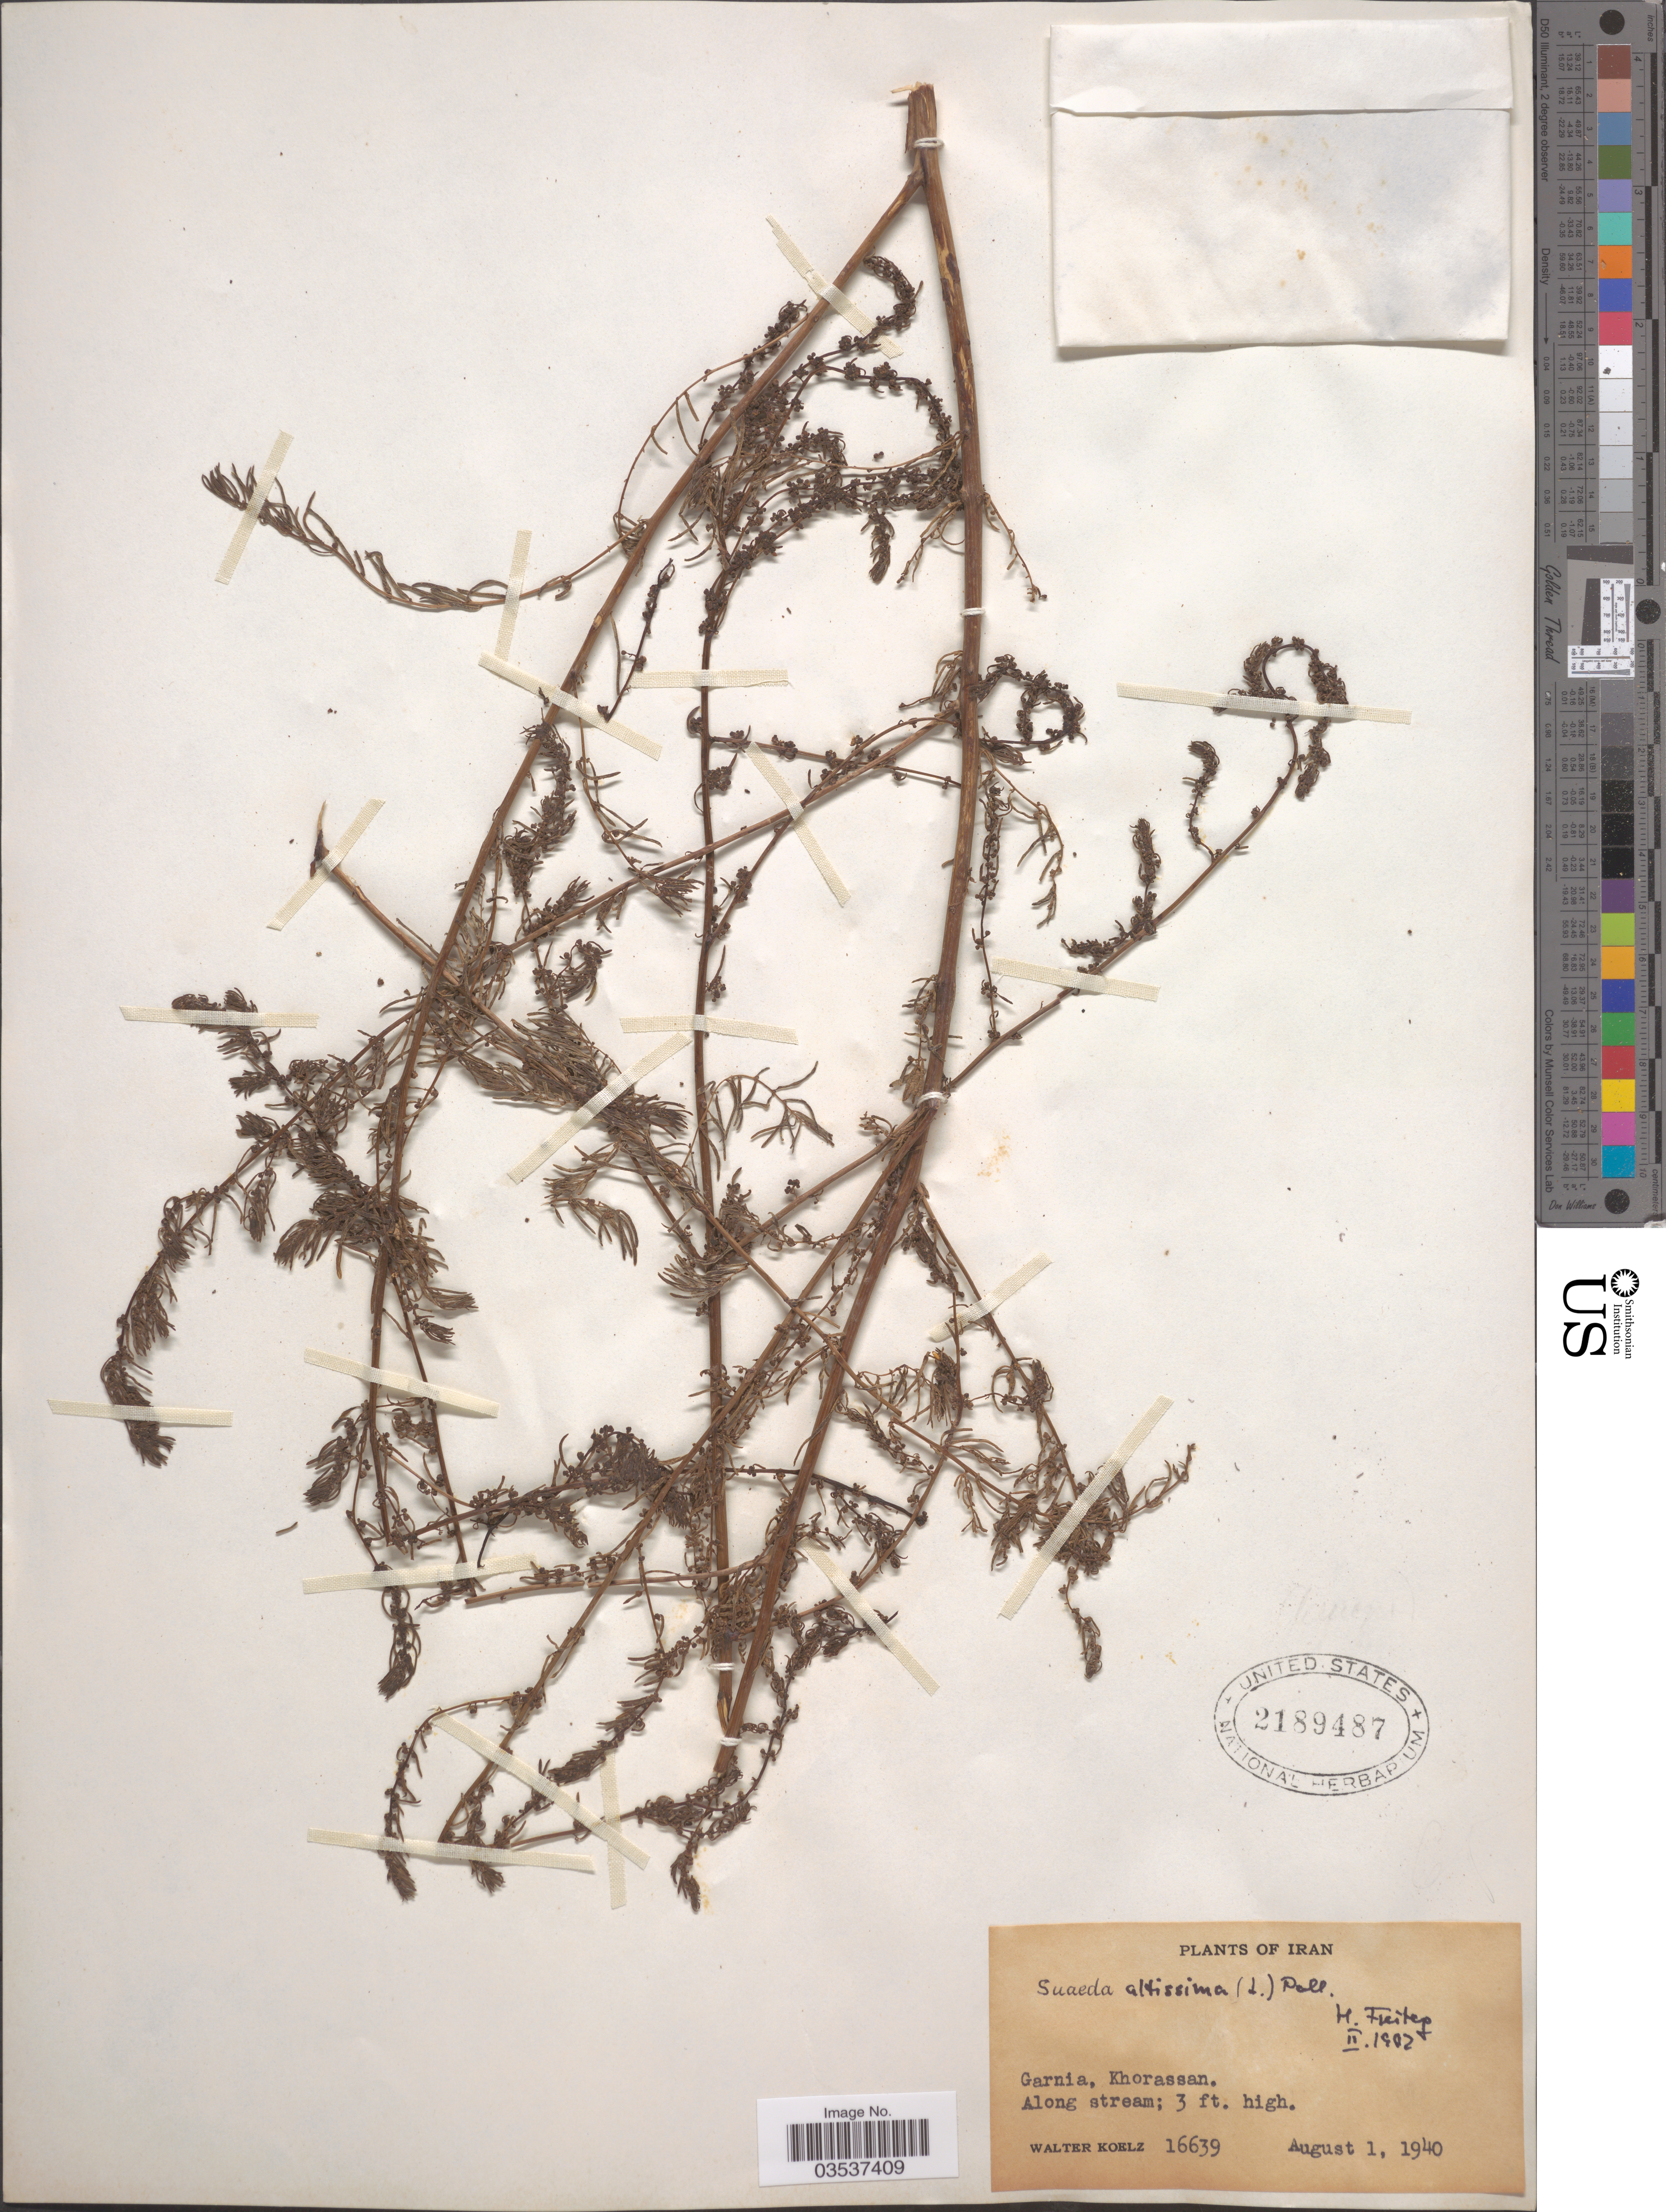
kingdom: Plantae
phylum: Tracheophyta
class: Magnoliopsida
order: Caryophyllales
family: Amaranthaceae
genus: Suaeda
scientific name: Suaeda altissima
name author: (L.) Pall.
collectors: W. N. Koelz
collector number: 16639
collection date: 1940-08-01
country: Iran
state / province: Khorasan [obsolete]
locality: Garnia.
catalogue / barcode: US 2189487